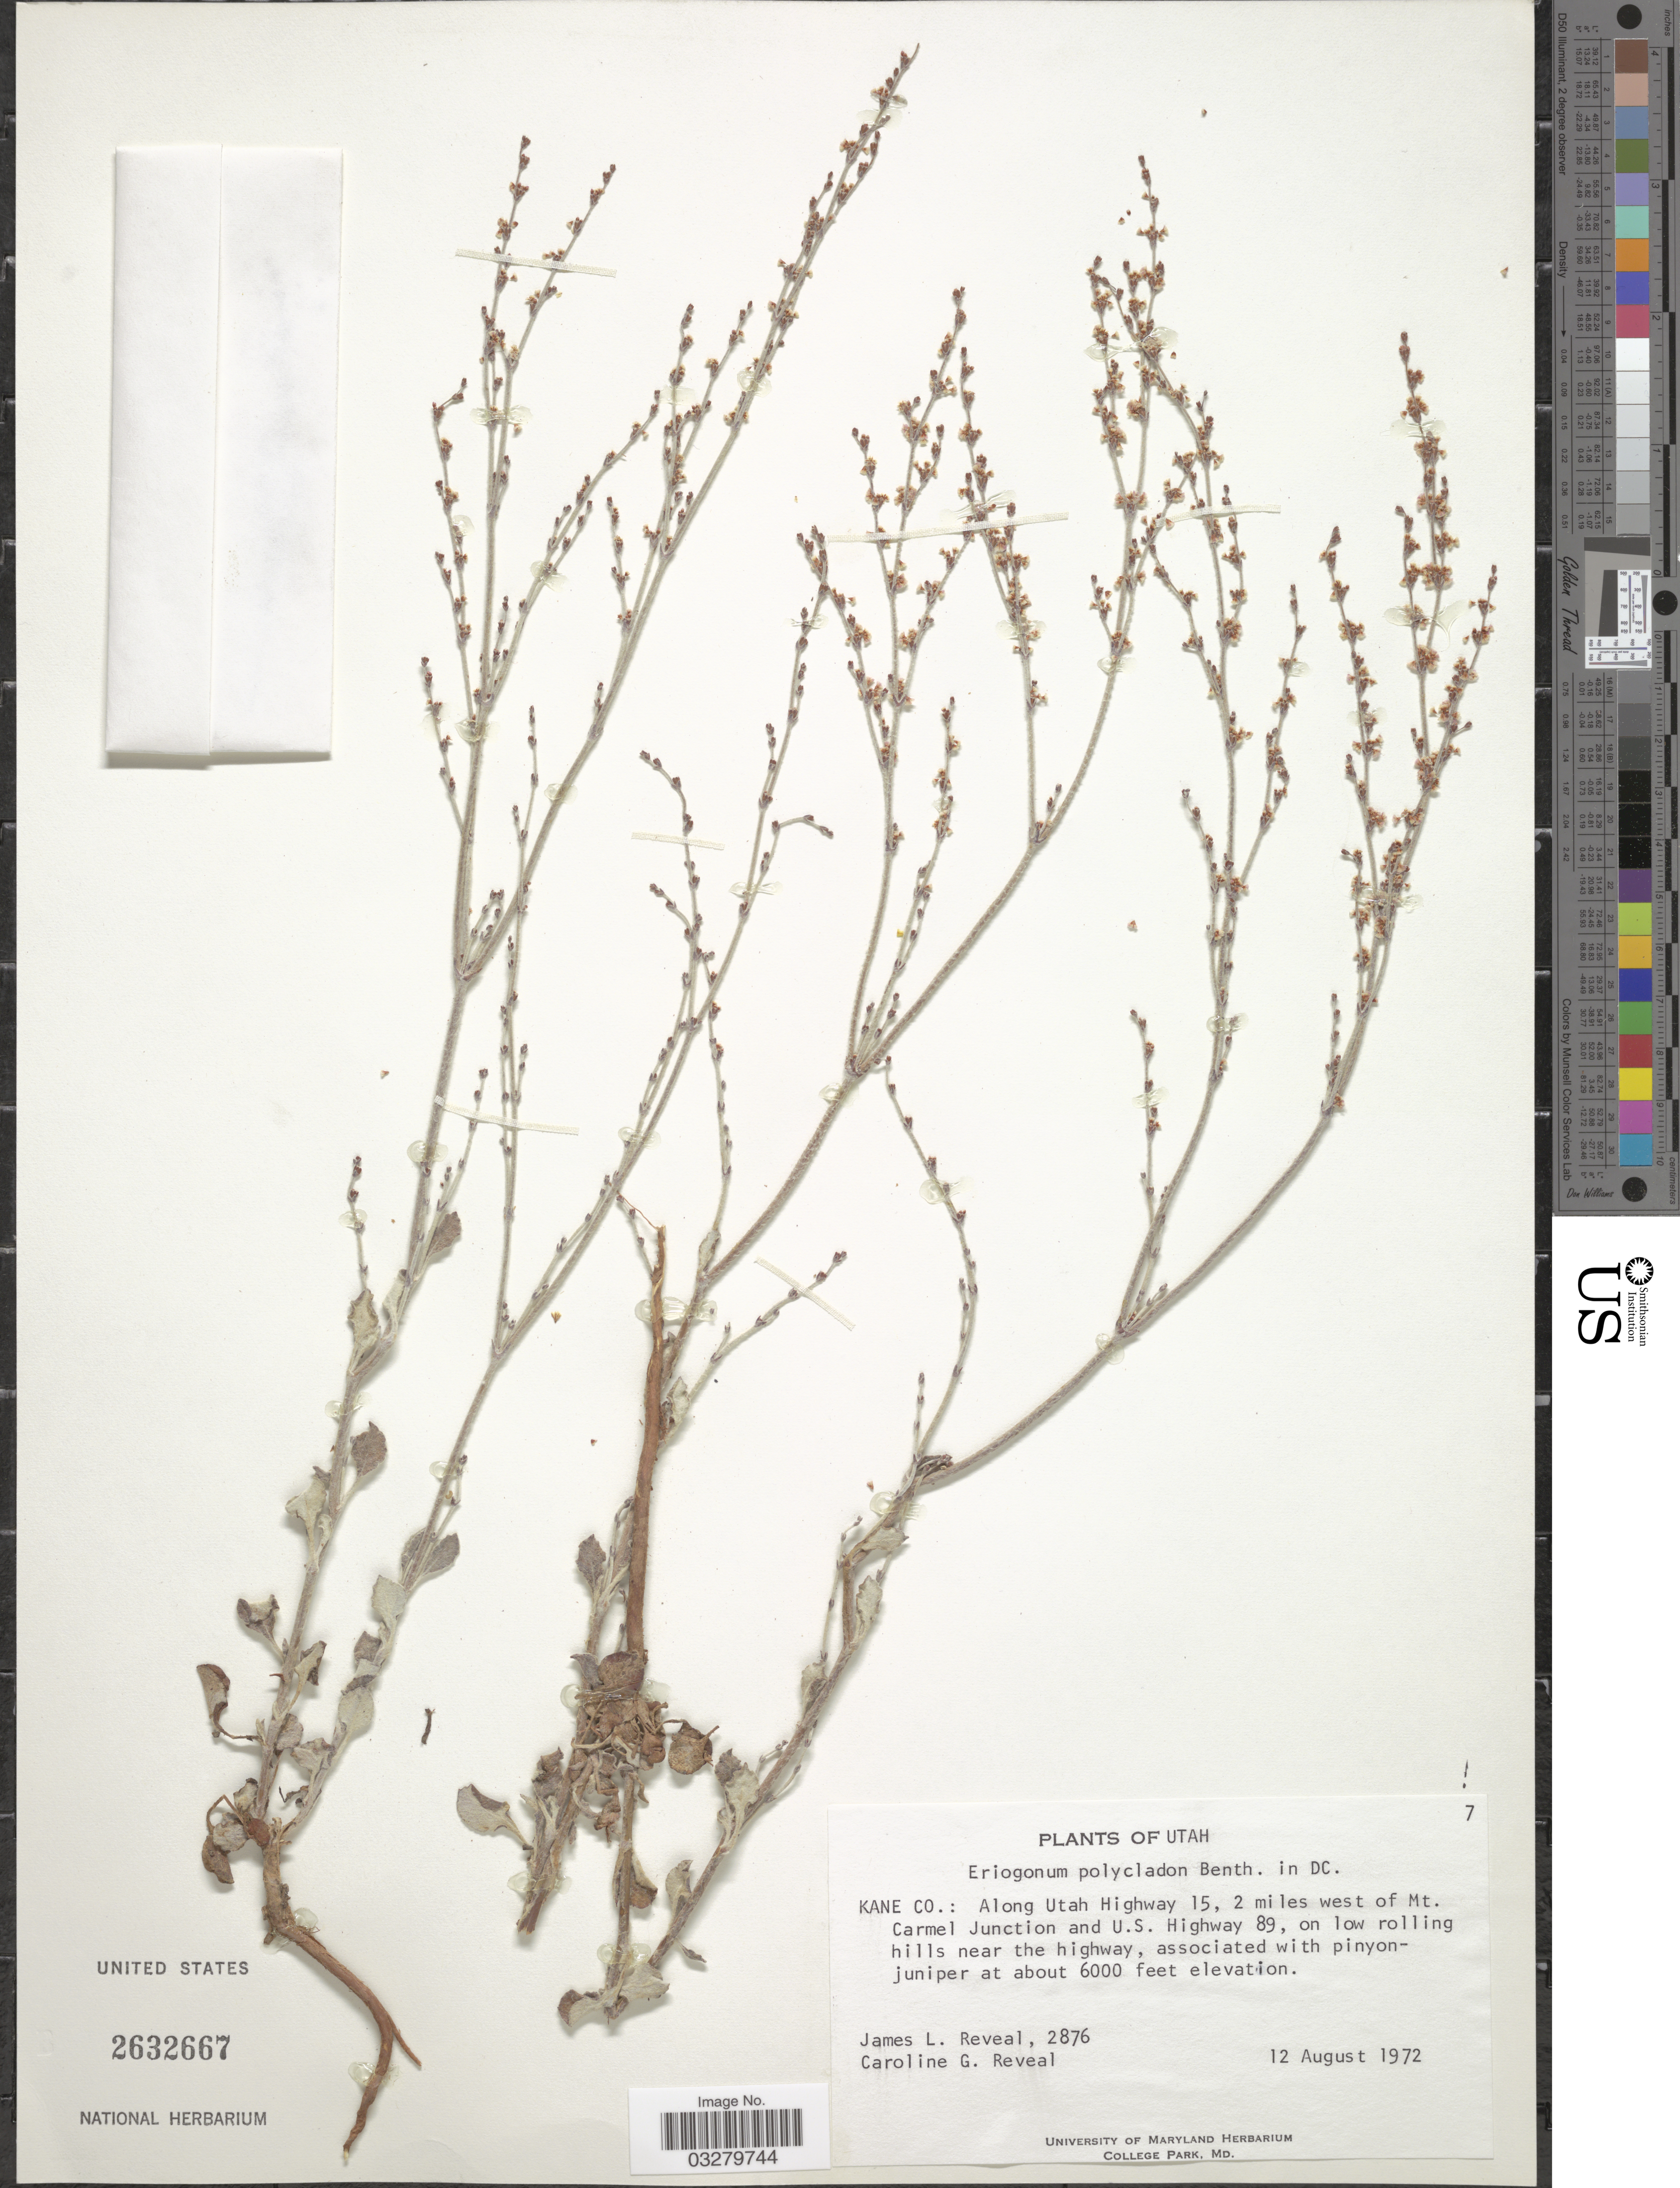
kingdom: Plantae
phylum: Tracheophyta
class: Magnoliopsida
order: Caryophyllales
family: Polygonaceae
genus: Eriogonum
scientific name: Eriogonum polycladon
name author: Benth.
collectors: J. L. Reveal & C. G. Reveal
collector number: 2876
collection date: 1972-08-12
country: United States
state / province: Utah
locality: Kane Co.: Along Utah Highway 15, 2 miles west of Mt. Carmel Junction and U.S. Highway 89.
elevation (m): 1829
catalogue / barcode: US 2632667